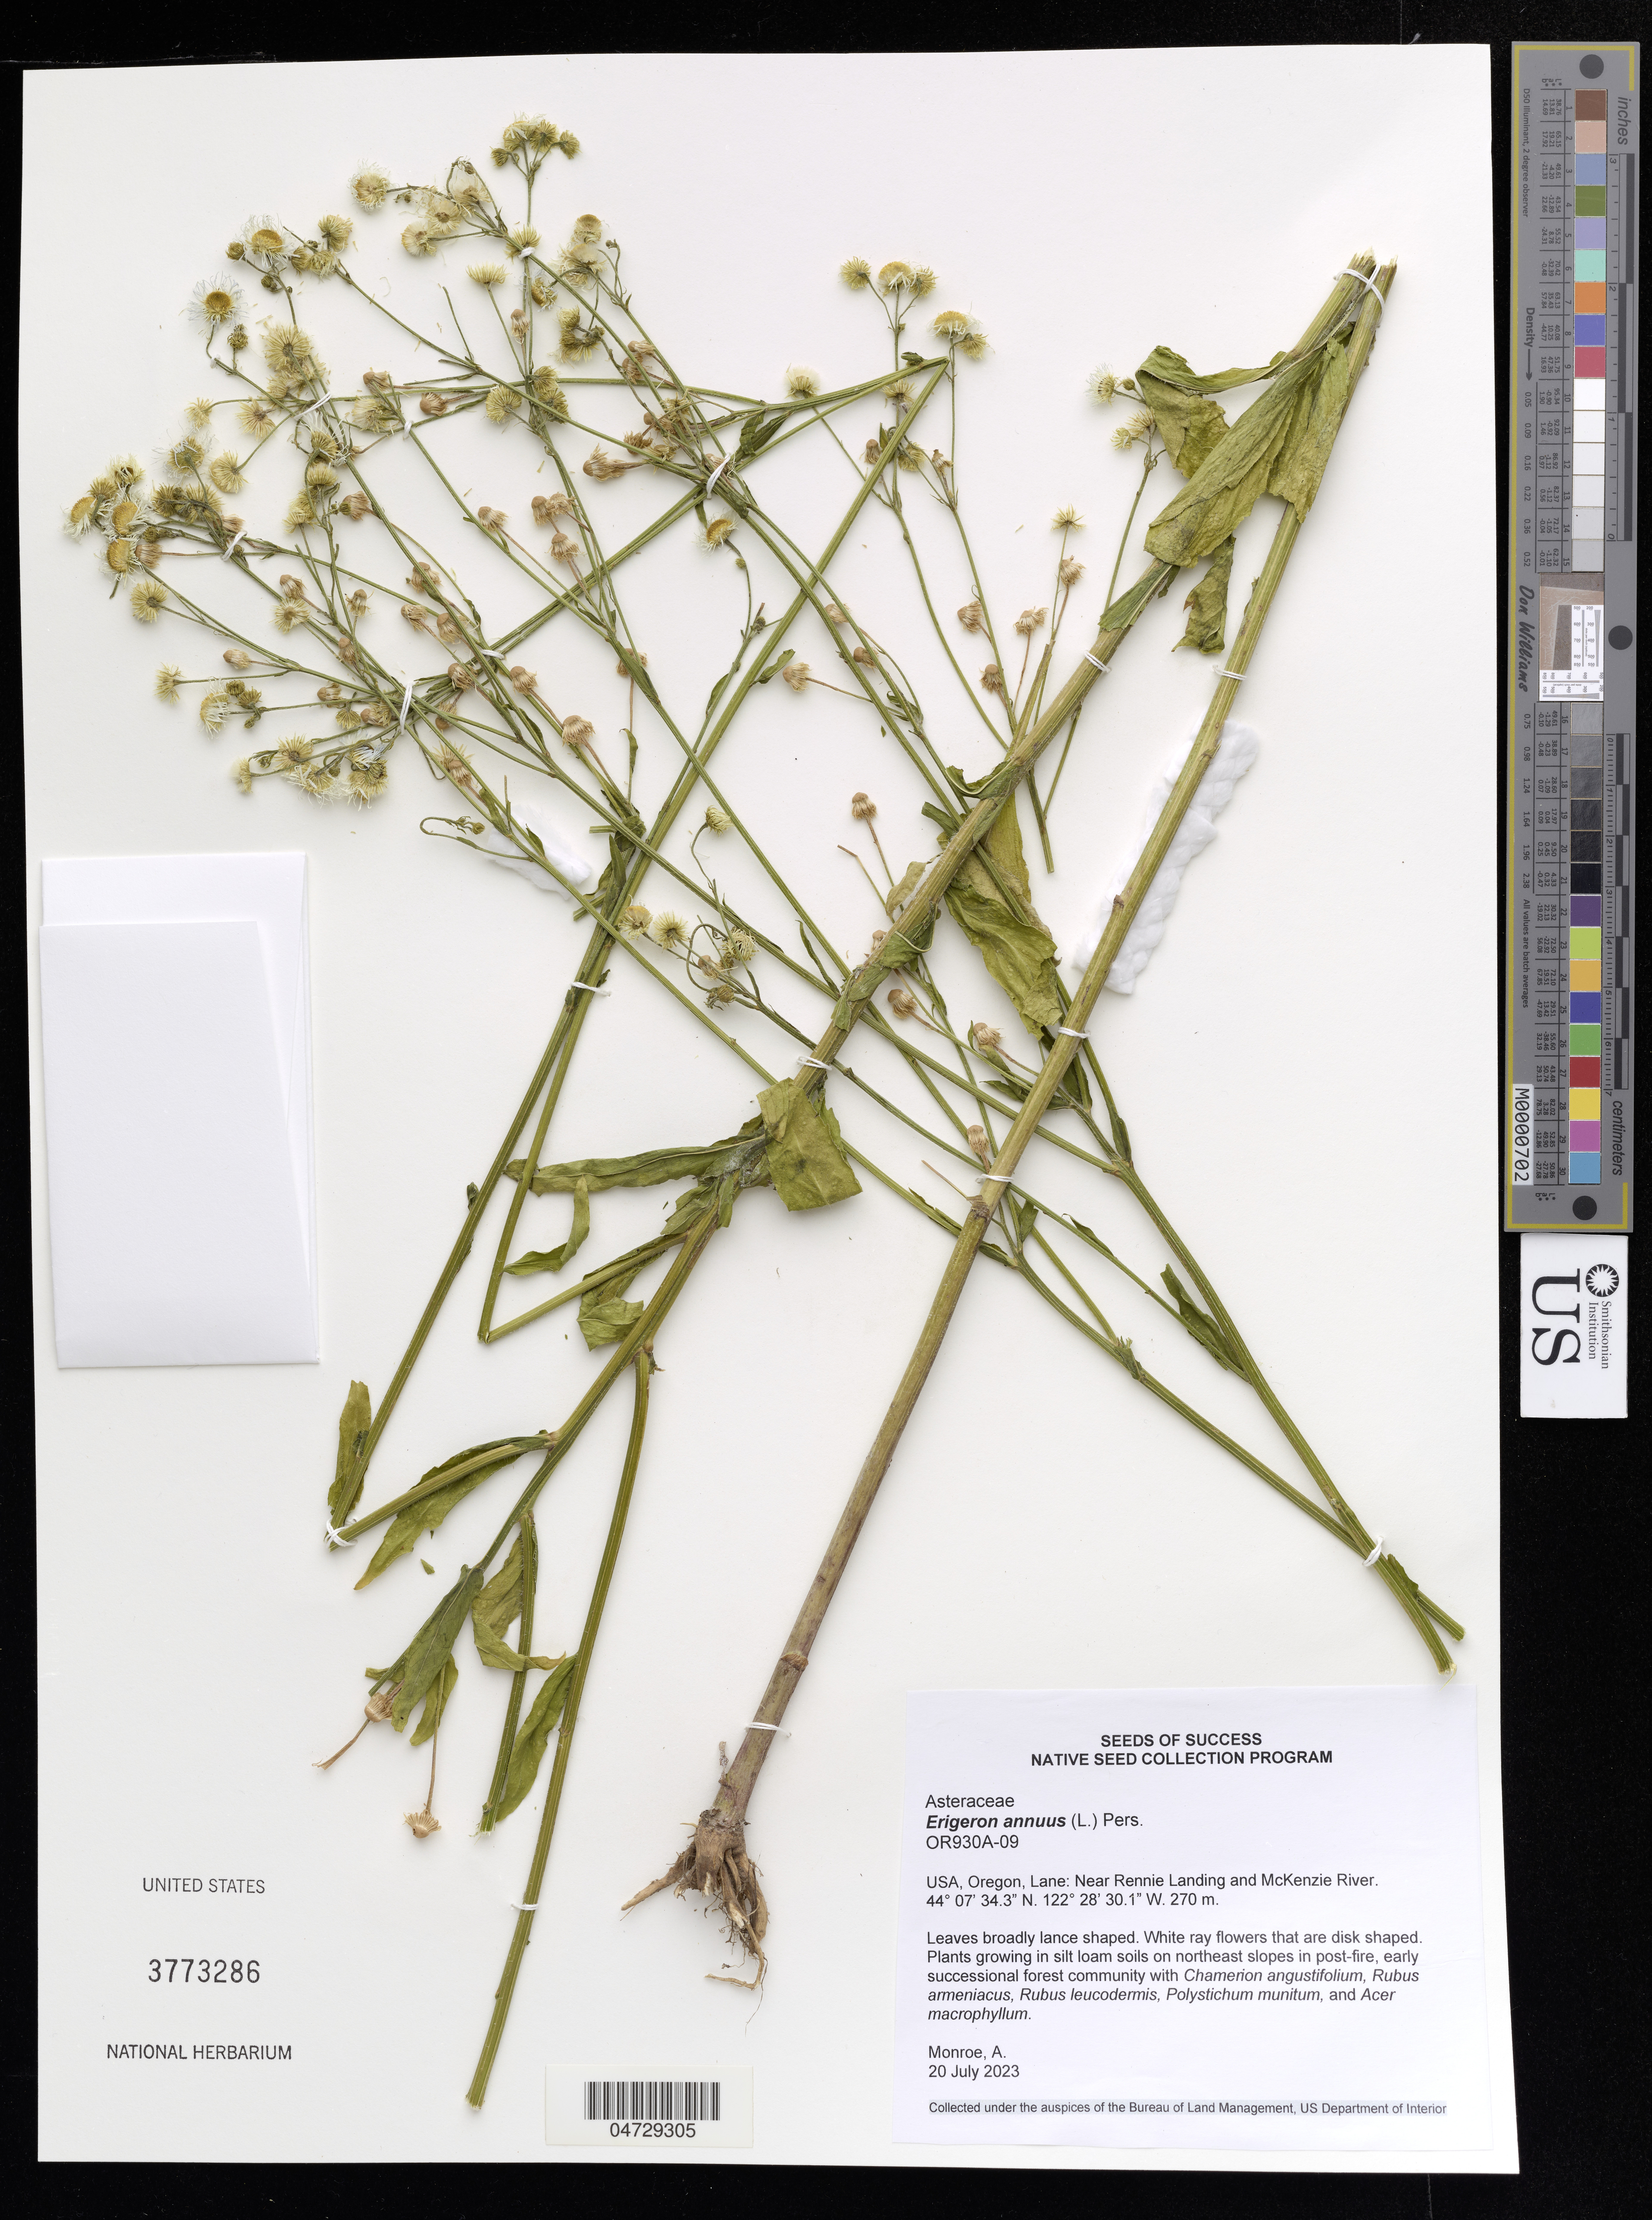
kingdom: Plantae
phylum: Tracheophyta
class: Magnoliopsida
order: Asterales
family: Asteraceae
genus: Erigeron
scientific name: Erigeron annuus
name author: (L.) Pers.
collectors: A. Monroe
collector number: OR930A-09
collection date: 2023-07-20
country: United States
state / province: Oregon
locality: Lane: Near Rennie Landing and McKenzie River.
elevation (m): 270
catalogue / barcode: US 3773286